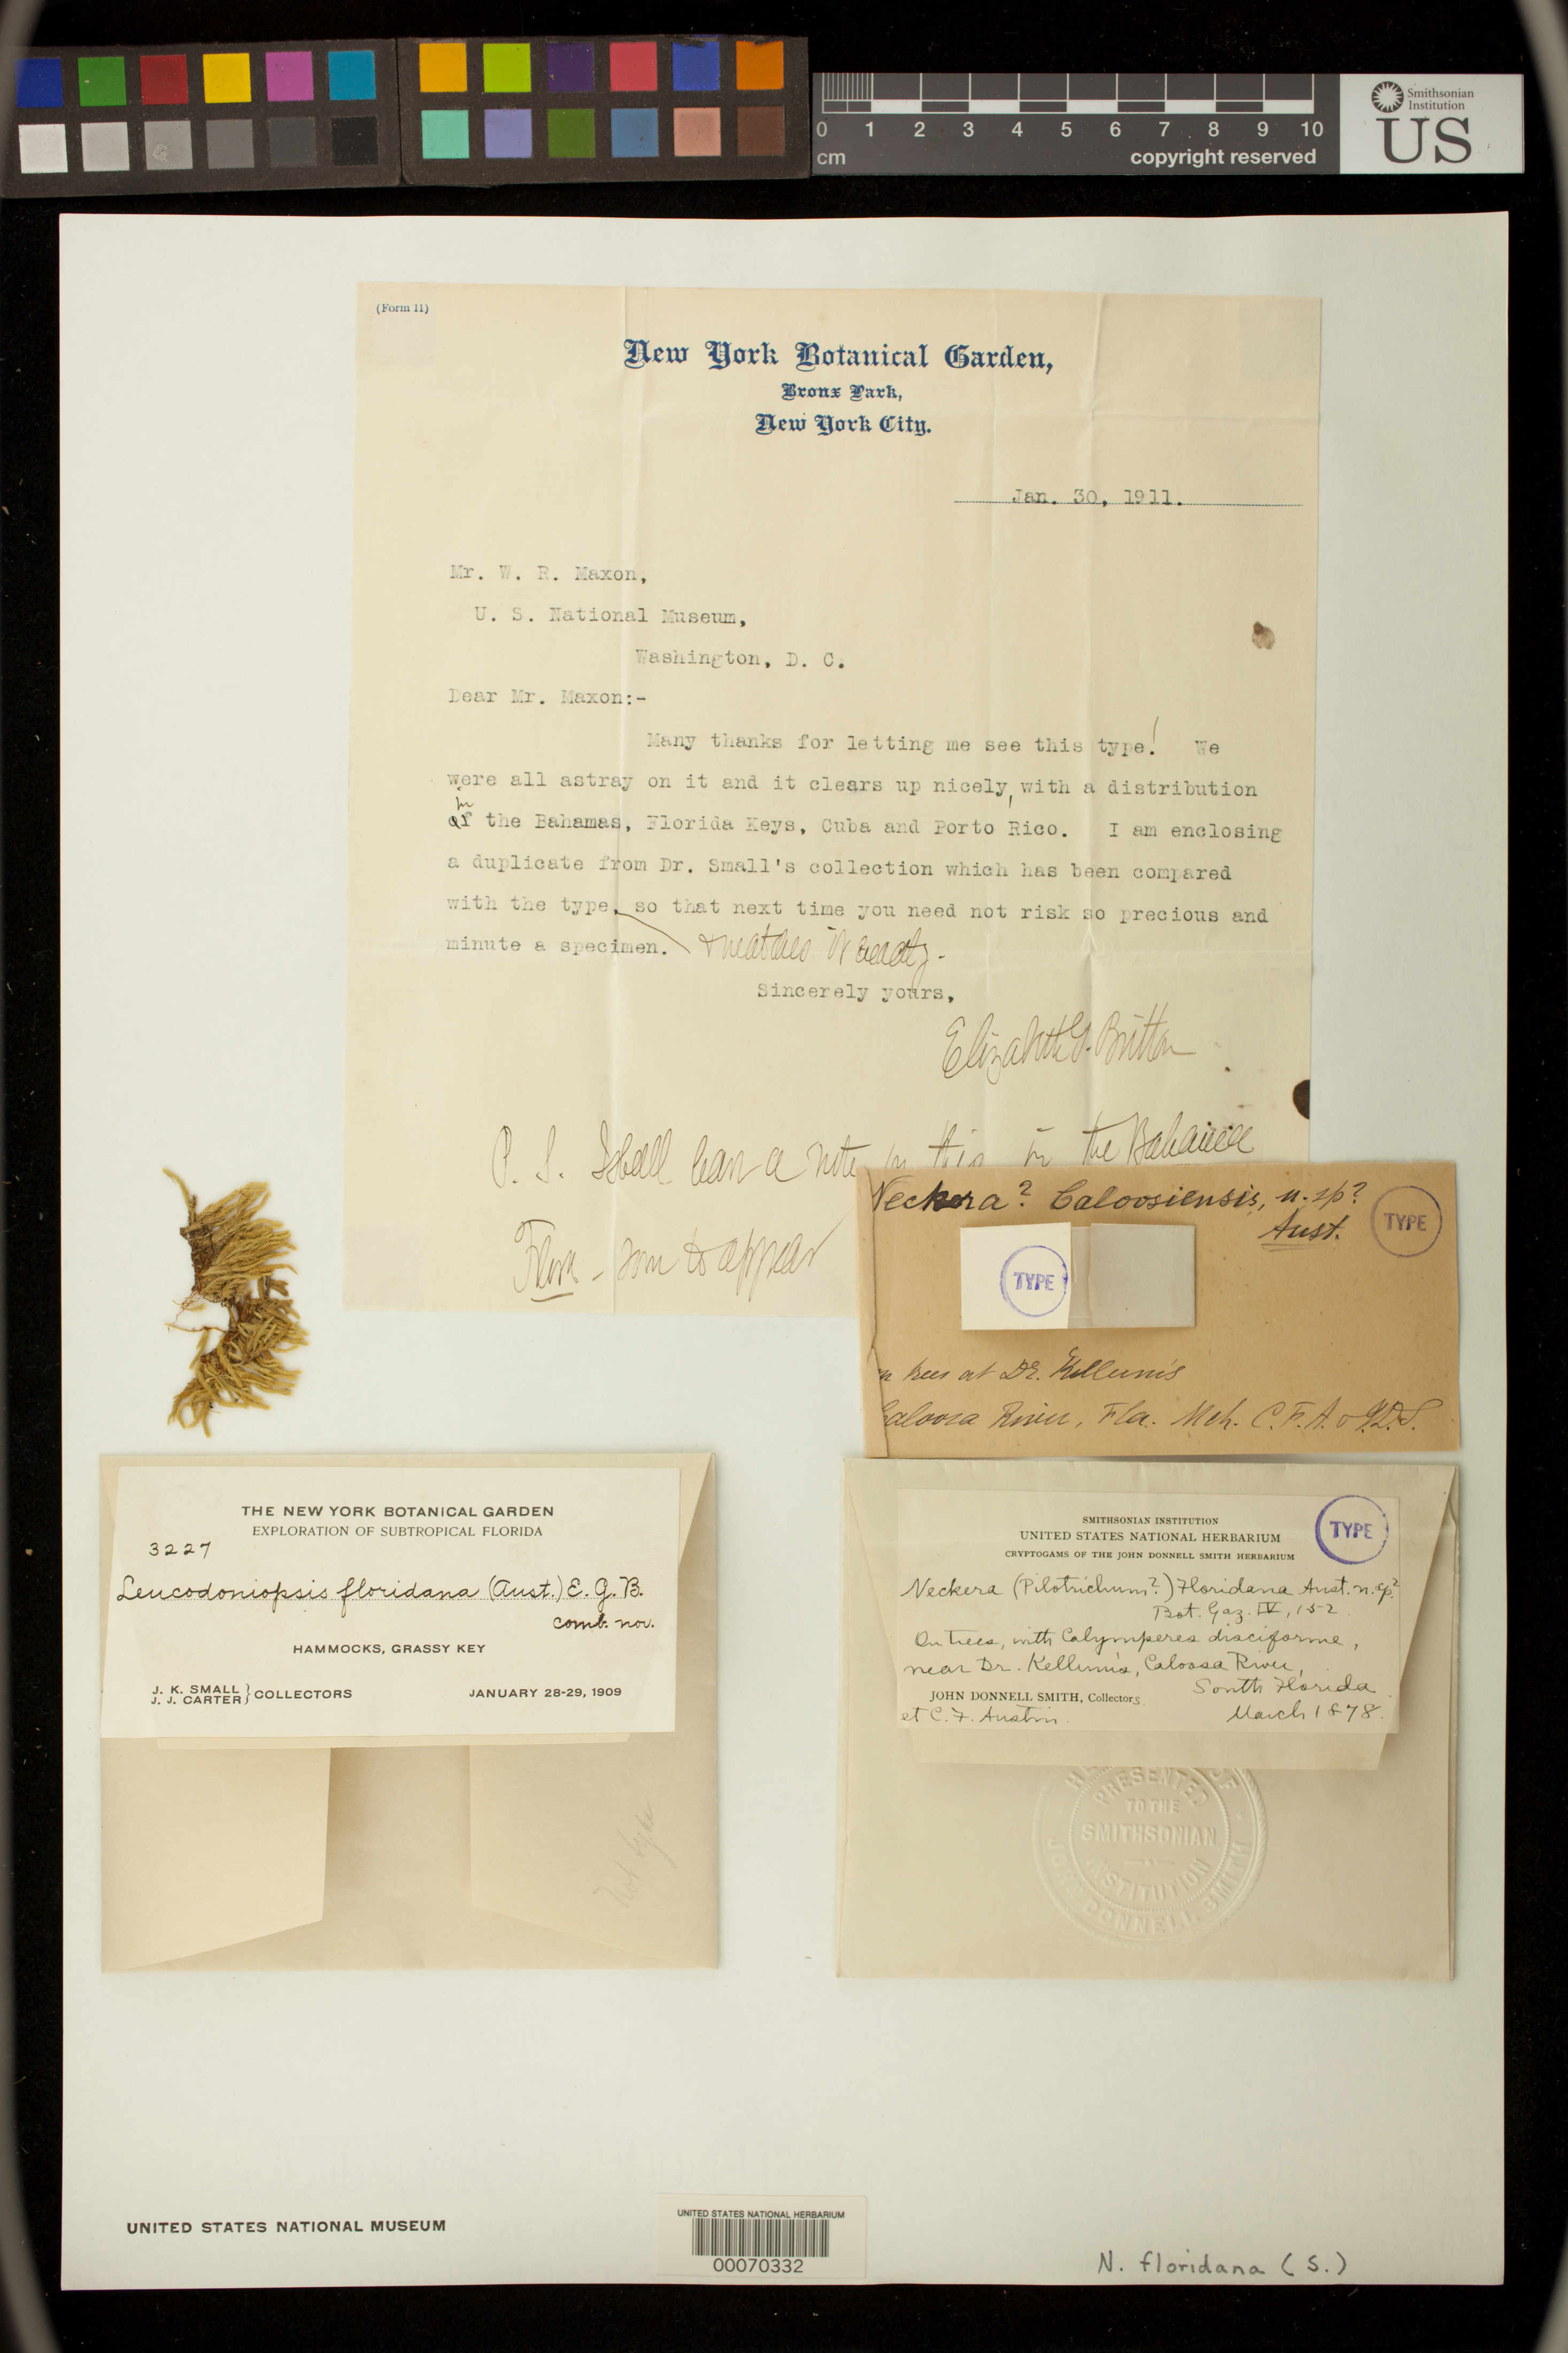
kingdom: Plantae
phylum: Bryophyta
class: Bryopsida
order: Hypnales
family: Neckeraceae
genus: Neckera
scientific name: Neckera floridana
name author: Austin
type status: Holotype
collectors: J. Donnell Smith & C. F. Austin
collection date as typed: Mar 1878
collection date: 1878-03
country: United States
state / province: Florida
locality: Near Dr. Kellerm's, Caloosa River.